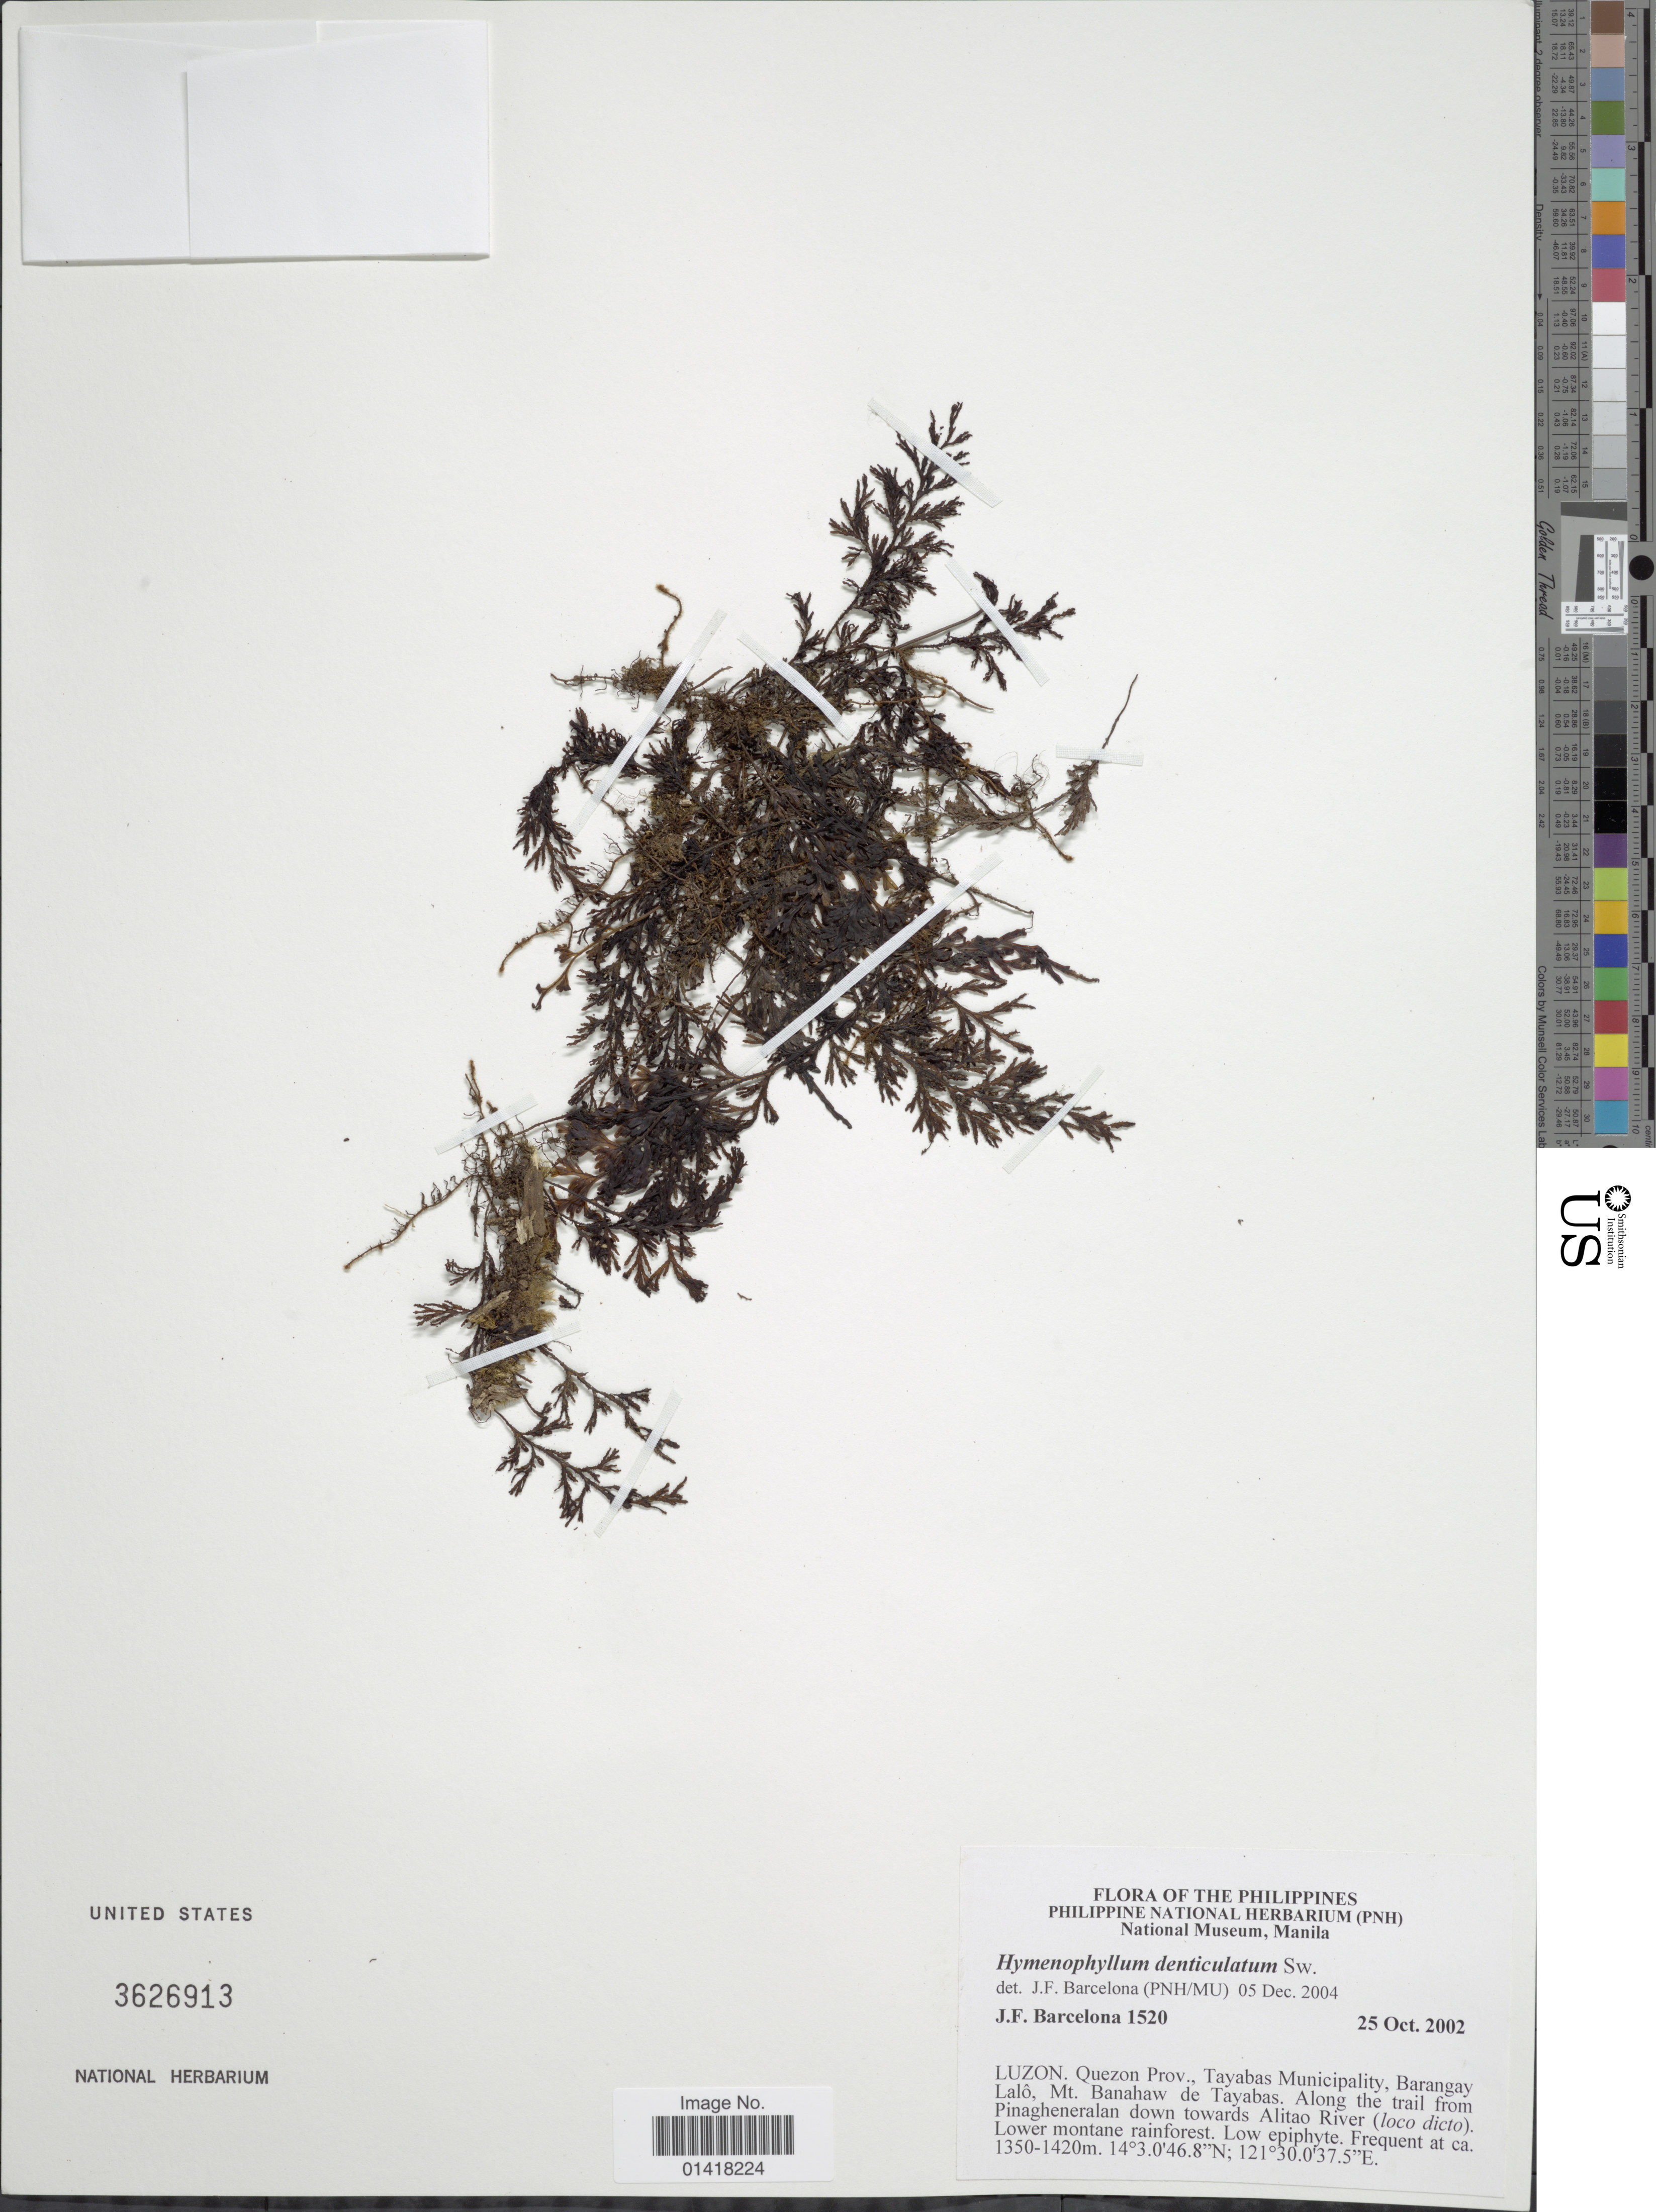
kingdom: Plantae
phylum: Tracheophyta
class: Polypodiopsida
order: Hymenophyllales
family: Hymenophyllaceae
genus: Hymenophyllum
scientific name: Hymenophyllum denticulatum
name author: Sw.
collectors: J. F. Barcelona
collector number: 1520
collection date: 2002-10-25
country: Philippines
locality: The Philippines. Luzon. Quezon Prov. Tayabas Municiplaity, Barangay Lalo, Mt. Banahaw de Tayabas. Along the trail from Pinagheneralan down towards Alitao River (loco dicto).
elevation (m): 1350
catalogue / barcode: US 3626913